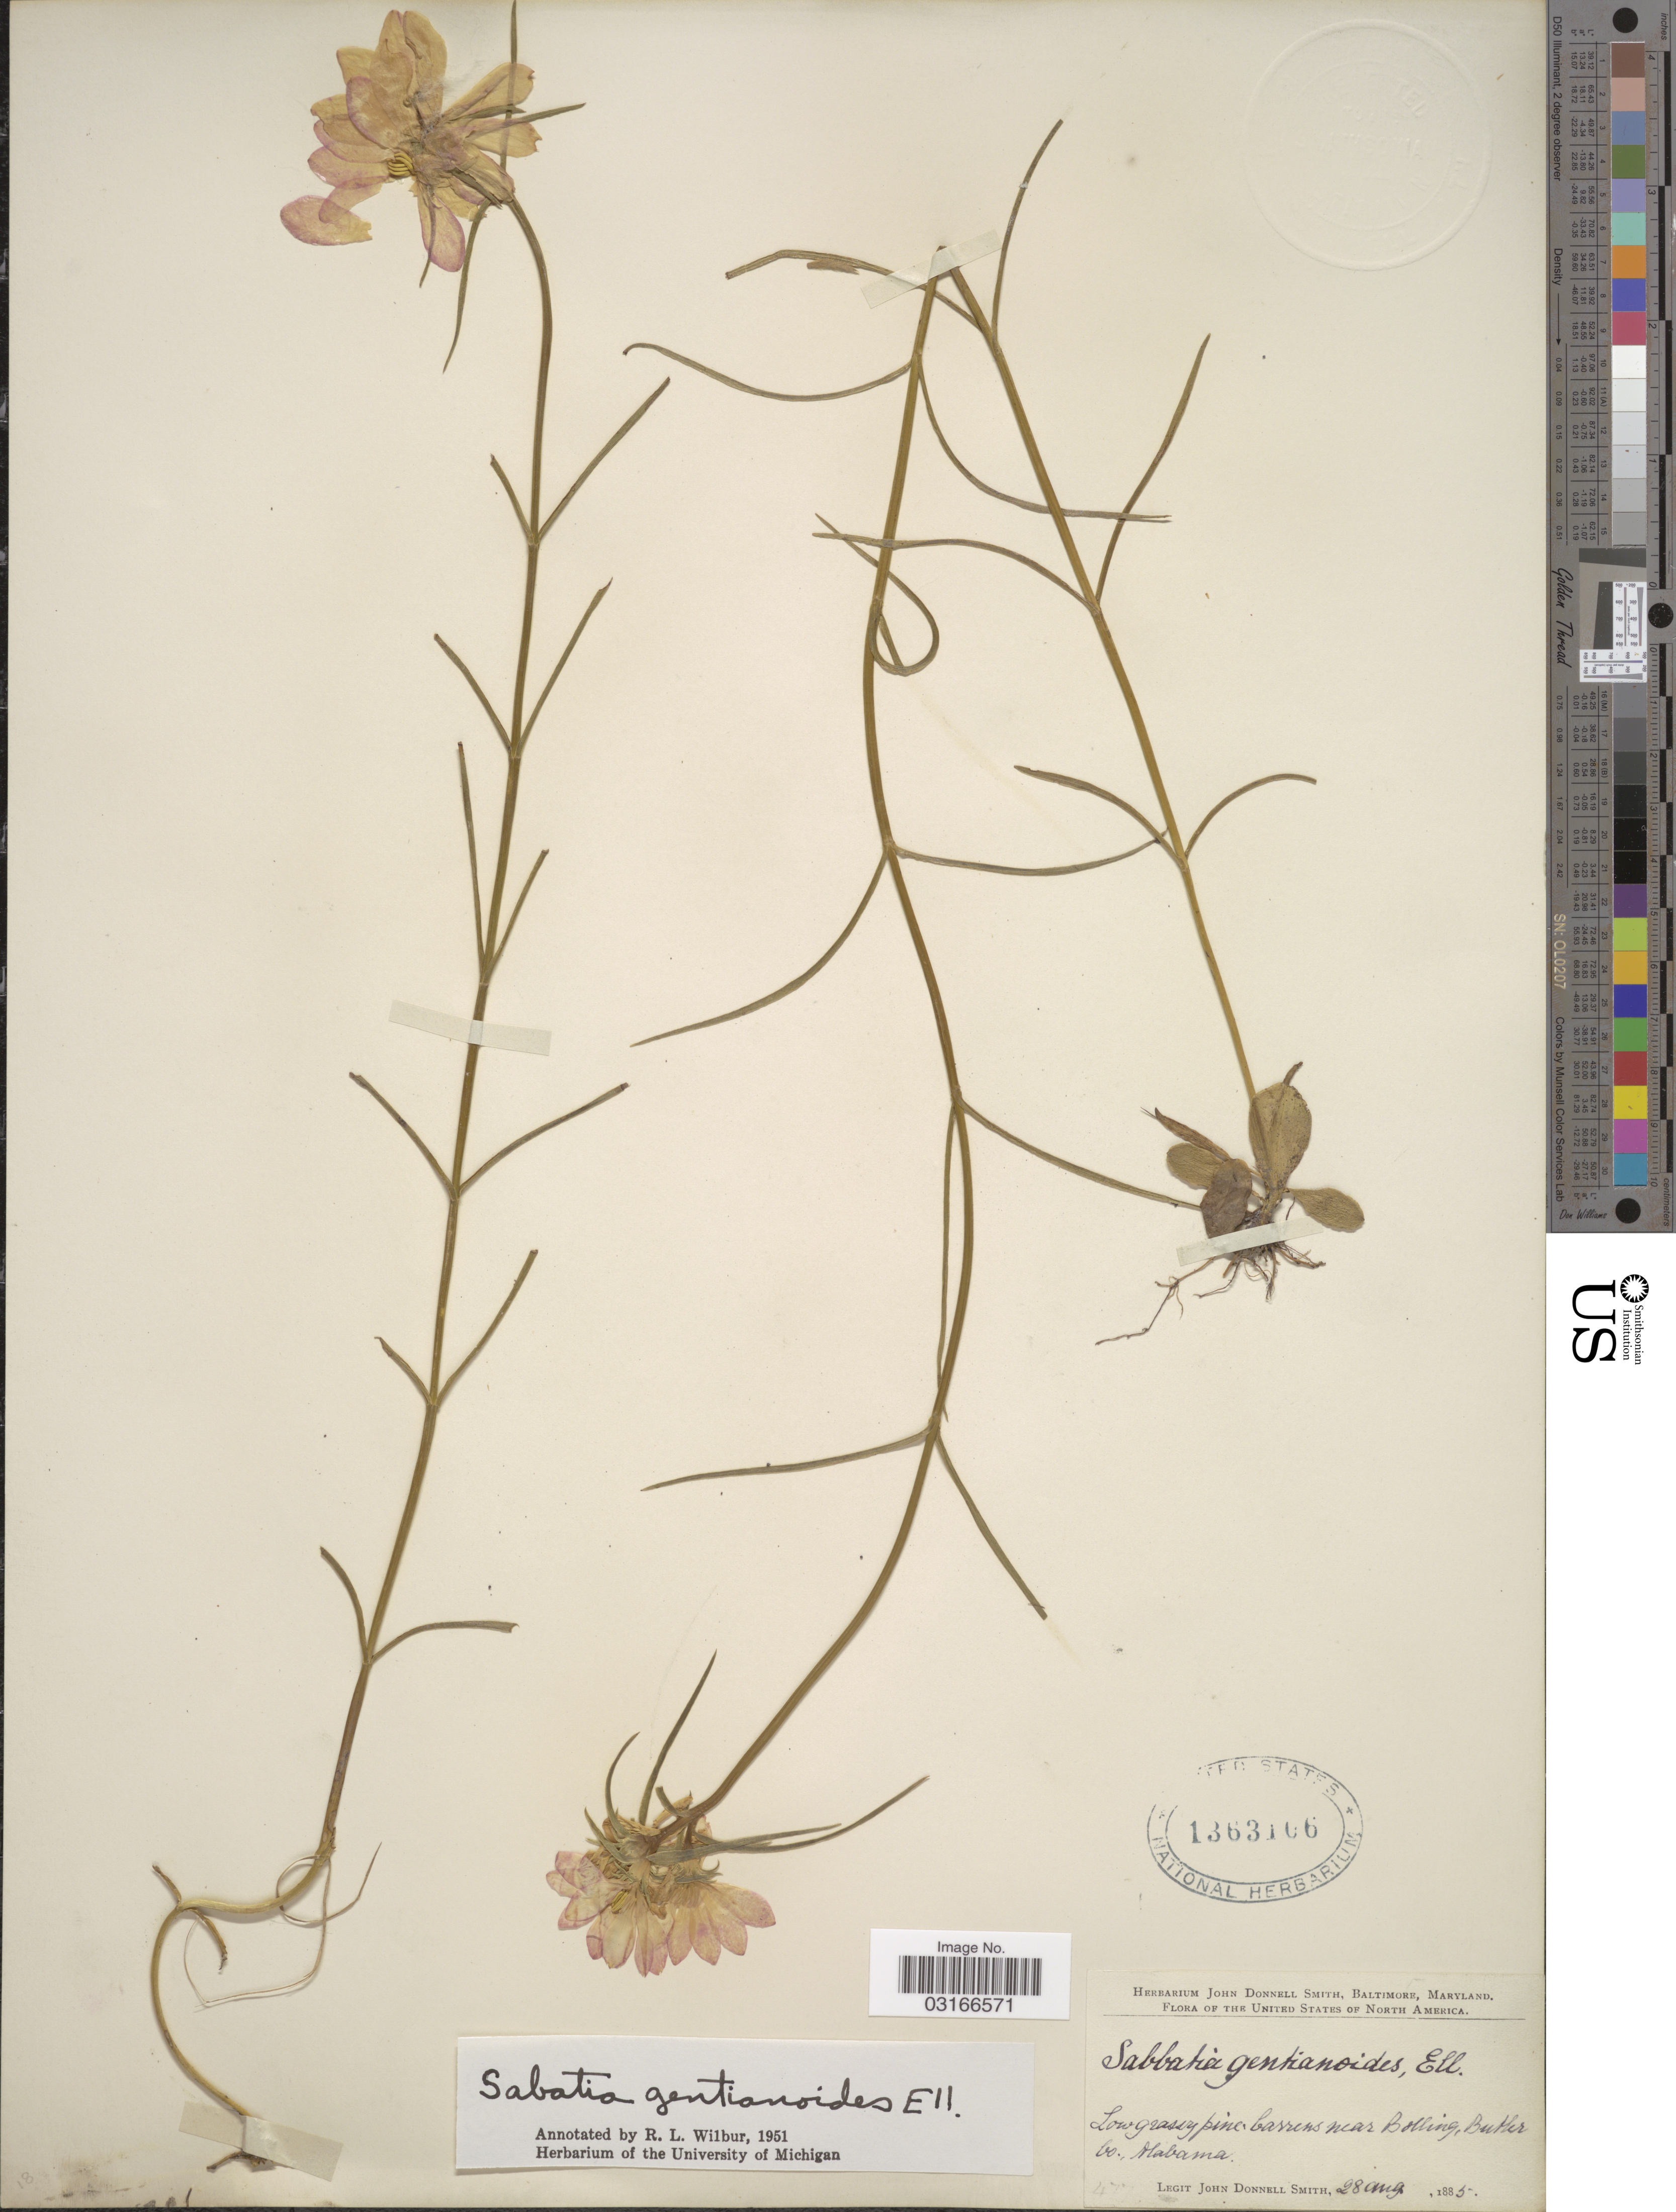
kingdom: Plantae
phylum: Tracheophyta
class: Magnoliopsida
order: Gentianales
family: Gentianaceae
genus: Sabatia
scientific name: Sabatia gentianoides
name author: Elliott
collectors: J. Donnell Smith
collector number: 477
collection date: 1885-08-28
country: United States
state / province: Alabama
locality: Low grassy pine barrens near Bolling Butler Co., Alabama.